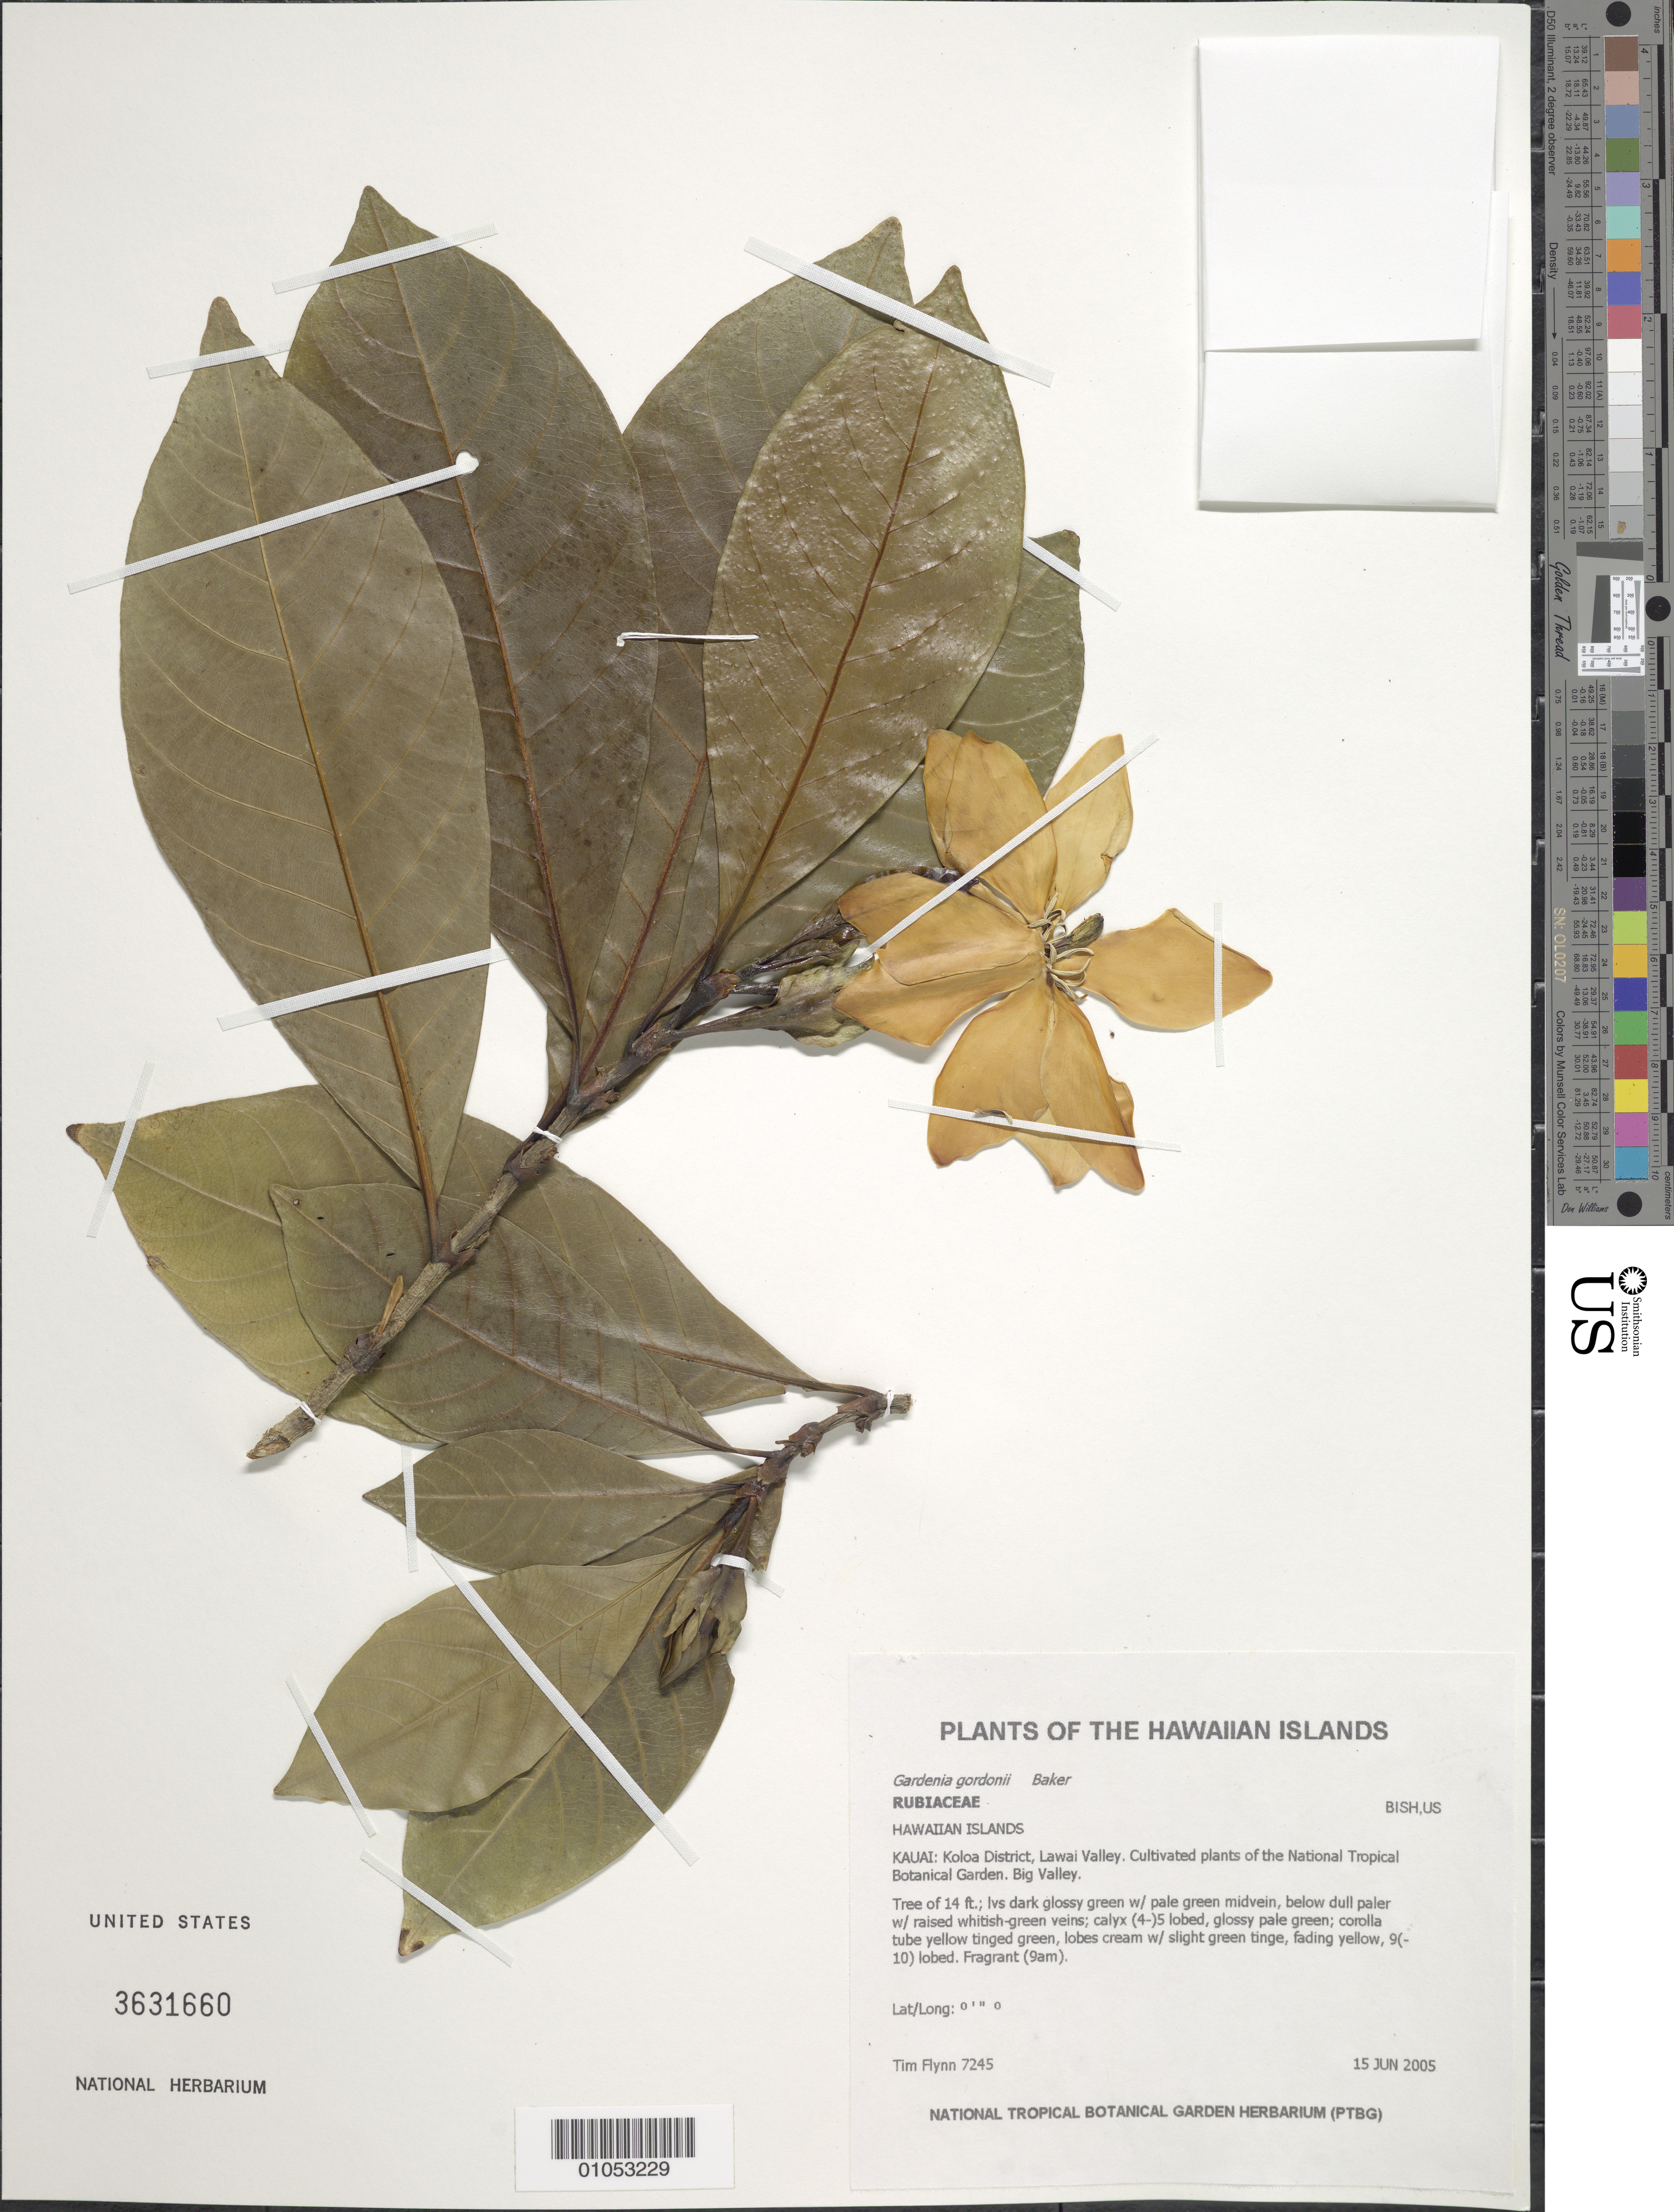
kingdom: Plantae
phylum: Tracheophyta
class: Magnoliopsida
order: Gentianales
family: Rubiaceae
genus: Gardenia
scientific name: Gardenia gordonii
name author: Baker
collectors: T. W. Flynn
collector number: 7245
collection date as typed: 15 Jun 2005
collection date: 2005-06-15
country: United States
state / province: Hawaii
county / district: Kauai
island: Kaua'i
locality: Lawai Valley. Cultivated plants of NTBG. Big Valley.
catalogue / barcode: US 3631660